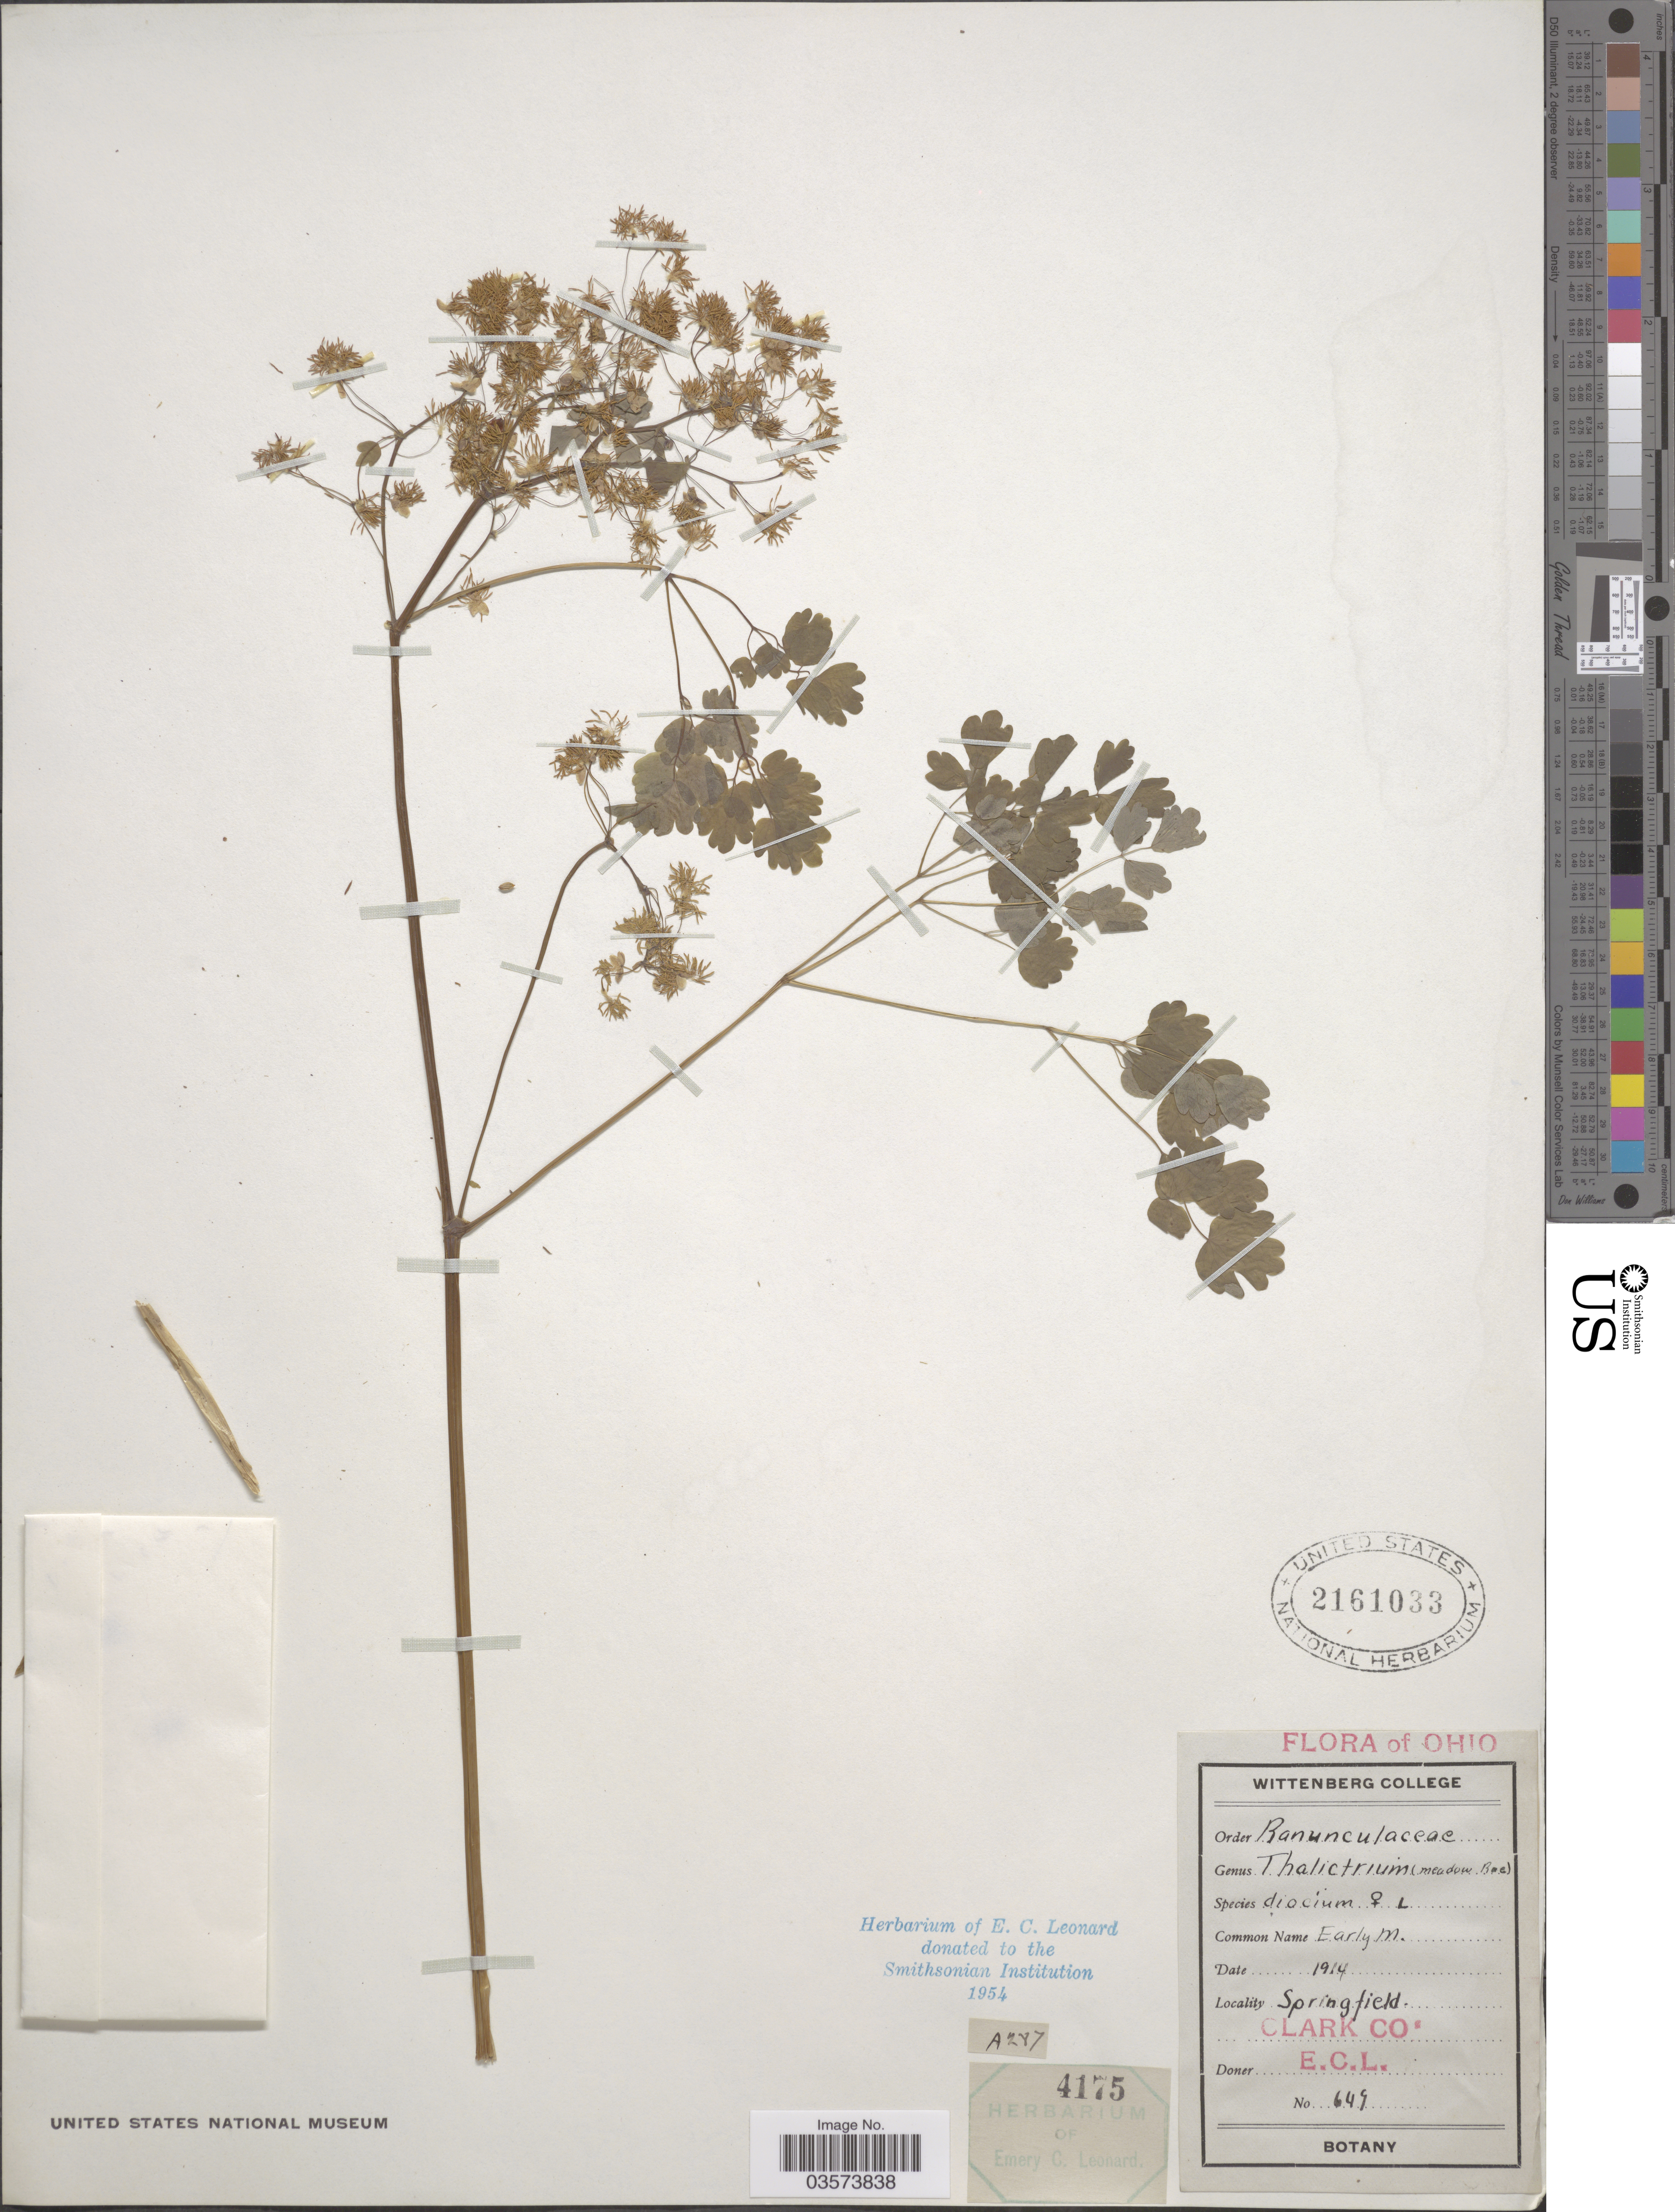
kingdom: Plantae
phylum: Tracheophyta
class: Magnoliopsida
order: Ranunculales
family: Ranunculaceae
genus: Thalictrum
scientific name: Thalictrum dioicum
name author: L.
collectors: E. C. Leonard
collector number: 649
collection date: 1914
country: United States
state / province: Ohio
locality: Springfield. Clark Co.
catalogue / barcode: US 2161033